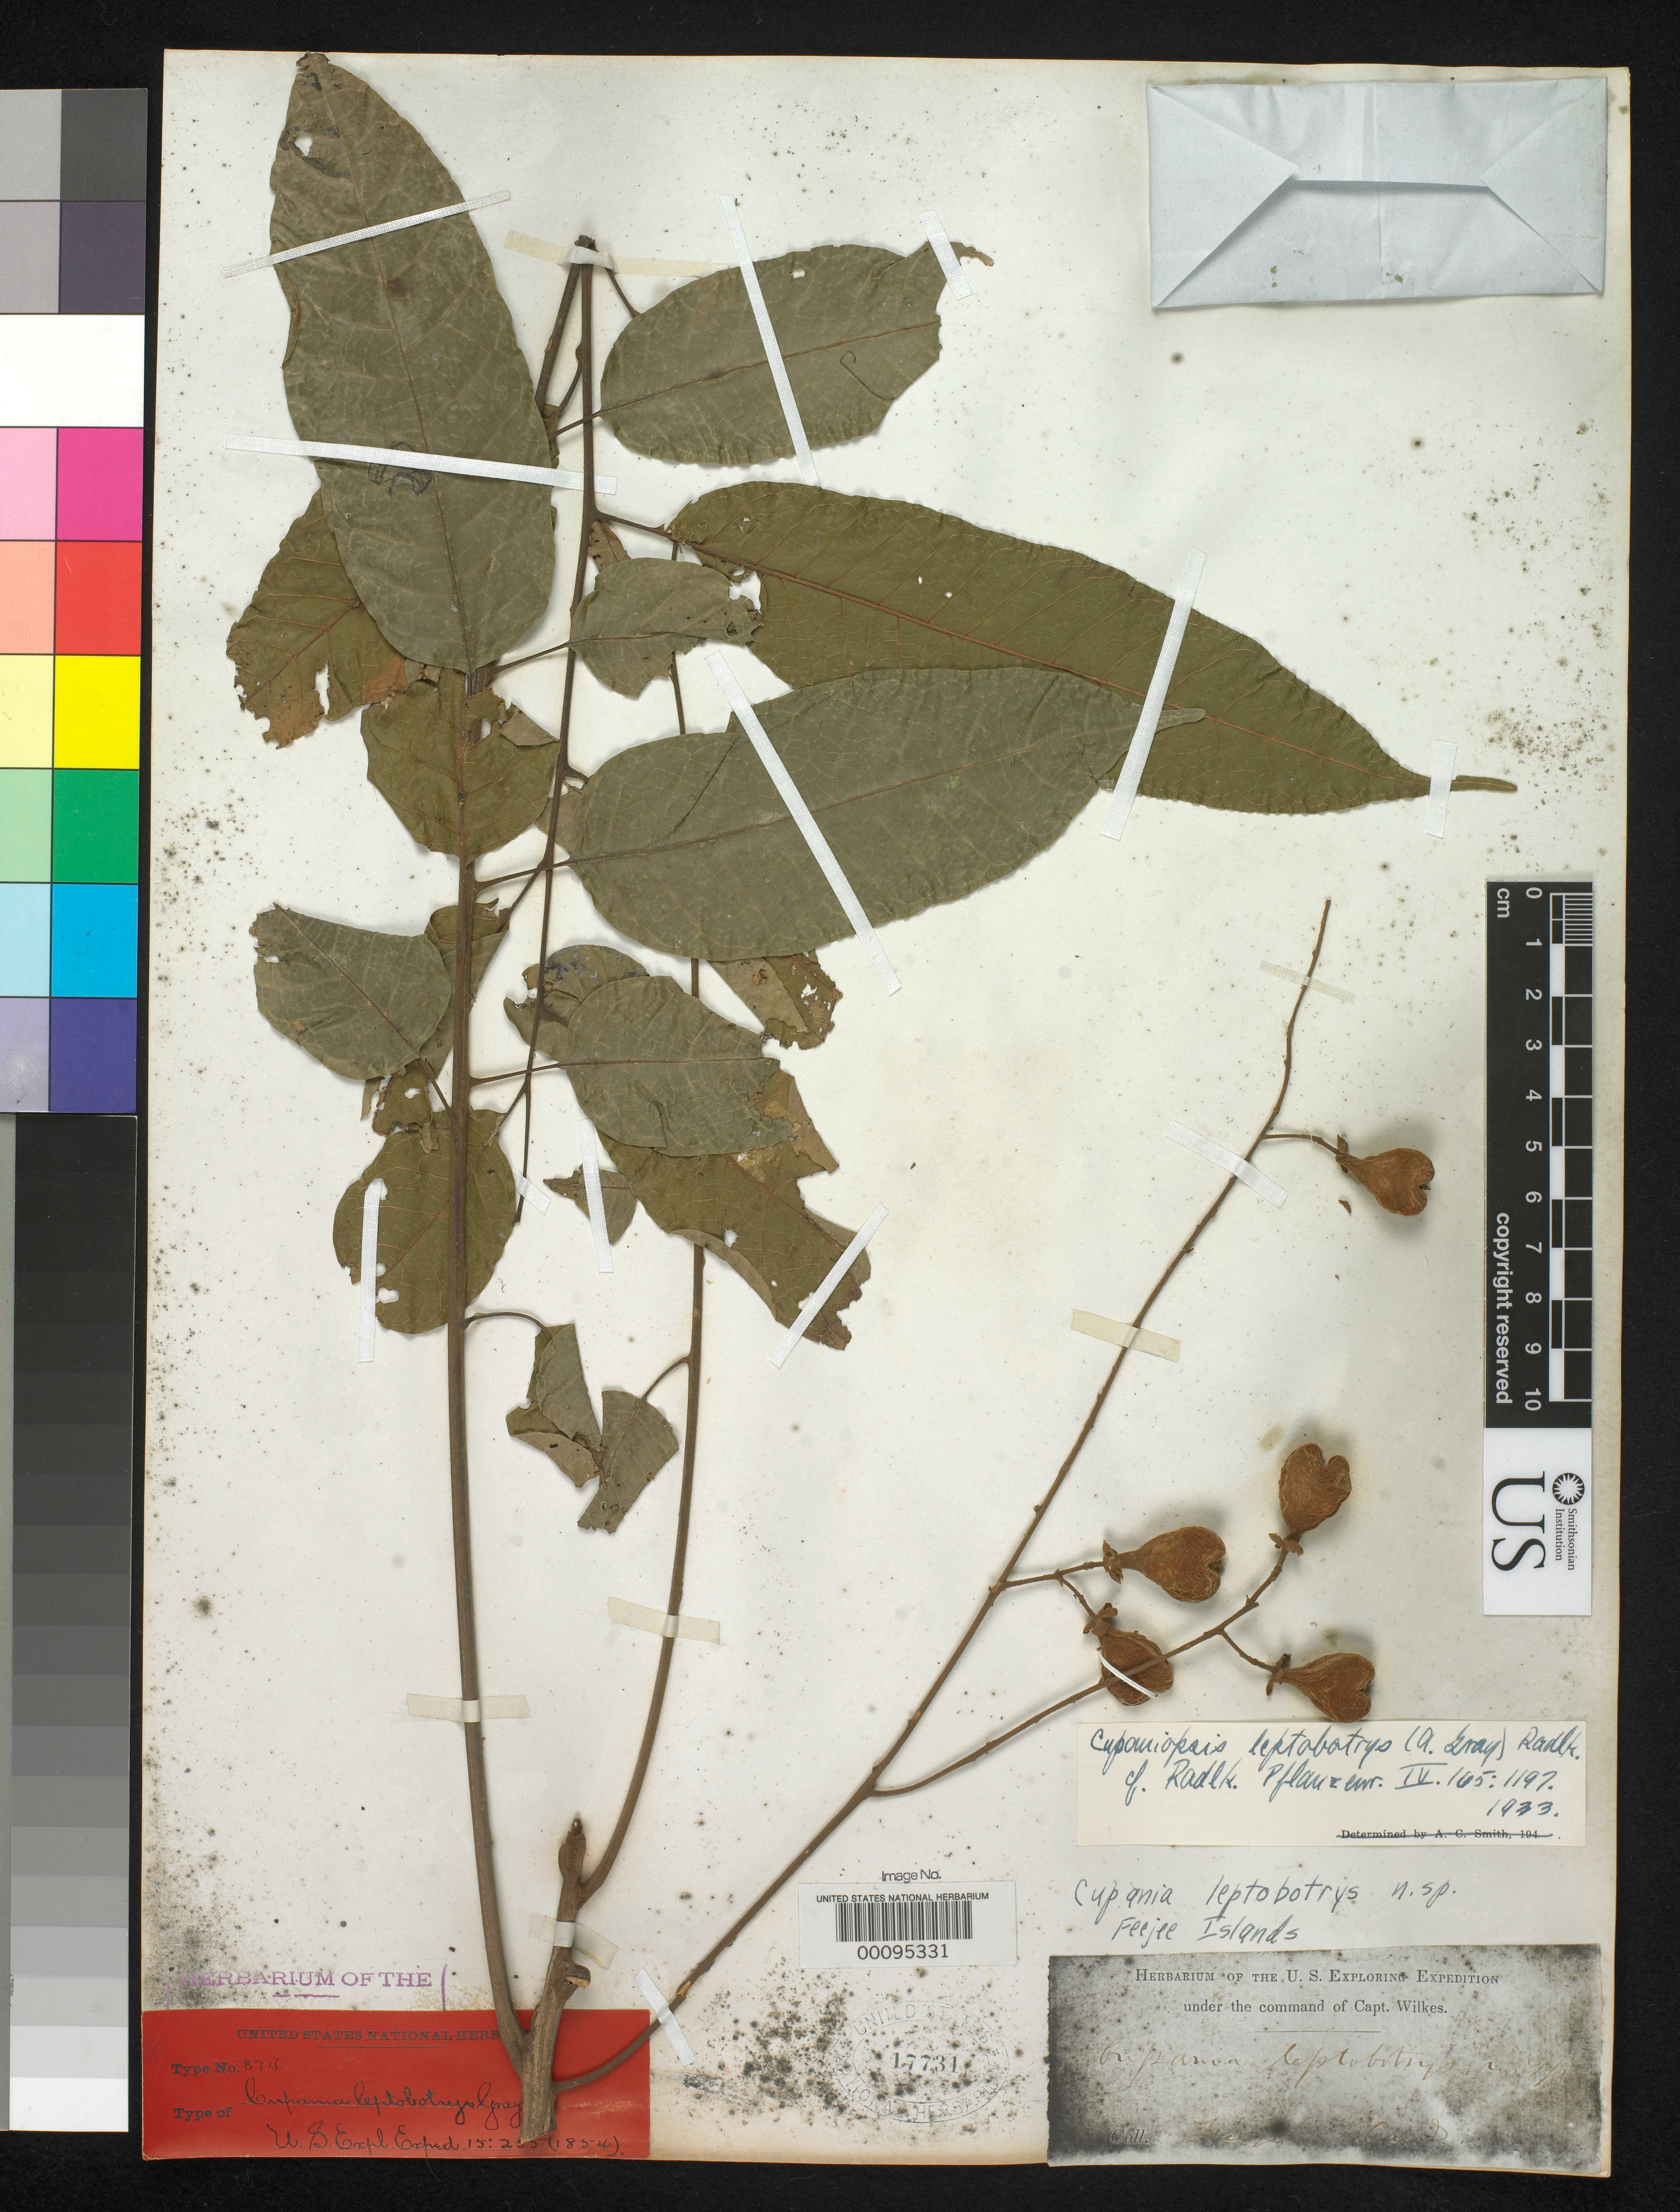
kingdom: Plantae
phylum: Tracheophyta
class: Magnoliopsida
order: Sapindales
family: Sapindaceae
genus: Cupania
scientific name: Cupania leptobotrys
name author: A. Gray in Wilkes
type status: Type Collection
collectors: Wilkes Explor. Exped.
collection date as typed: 1838 to -- --- 1842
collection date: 1838/1842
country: Fiji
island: Ovalau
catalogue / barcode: US 17731